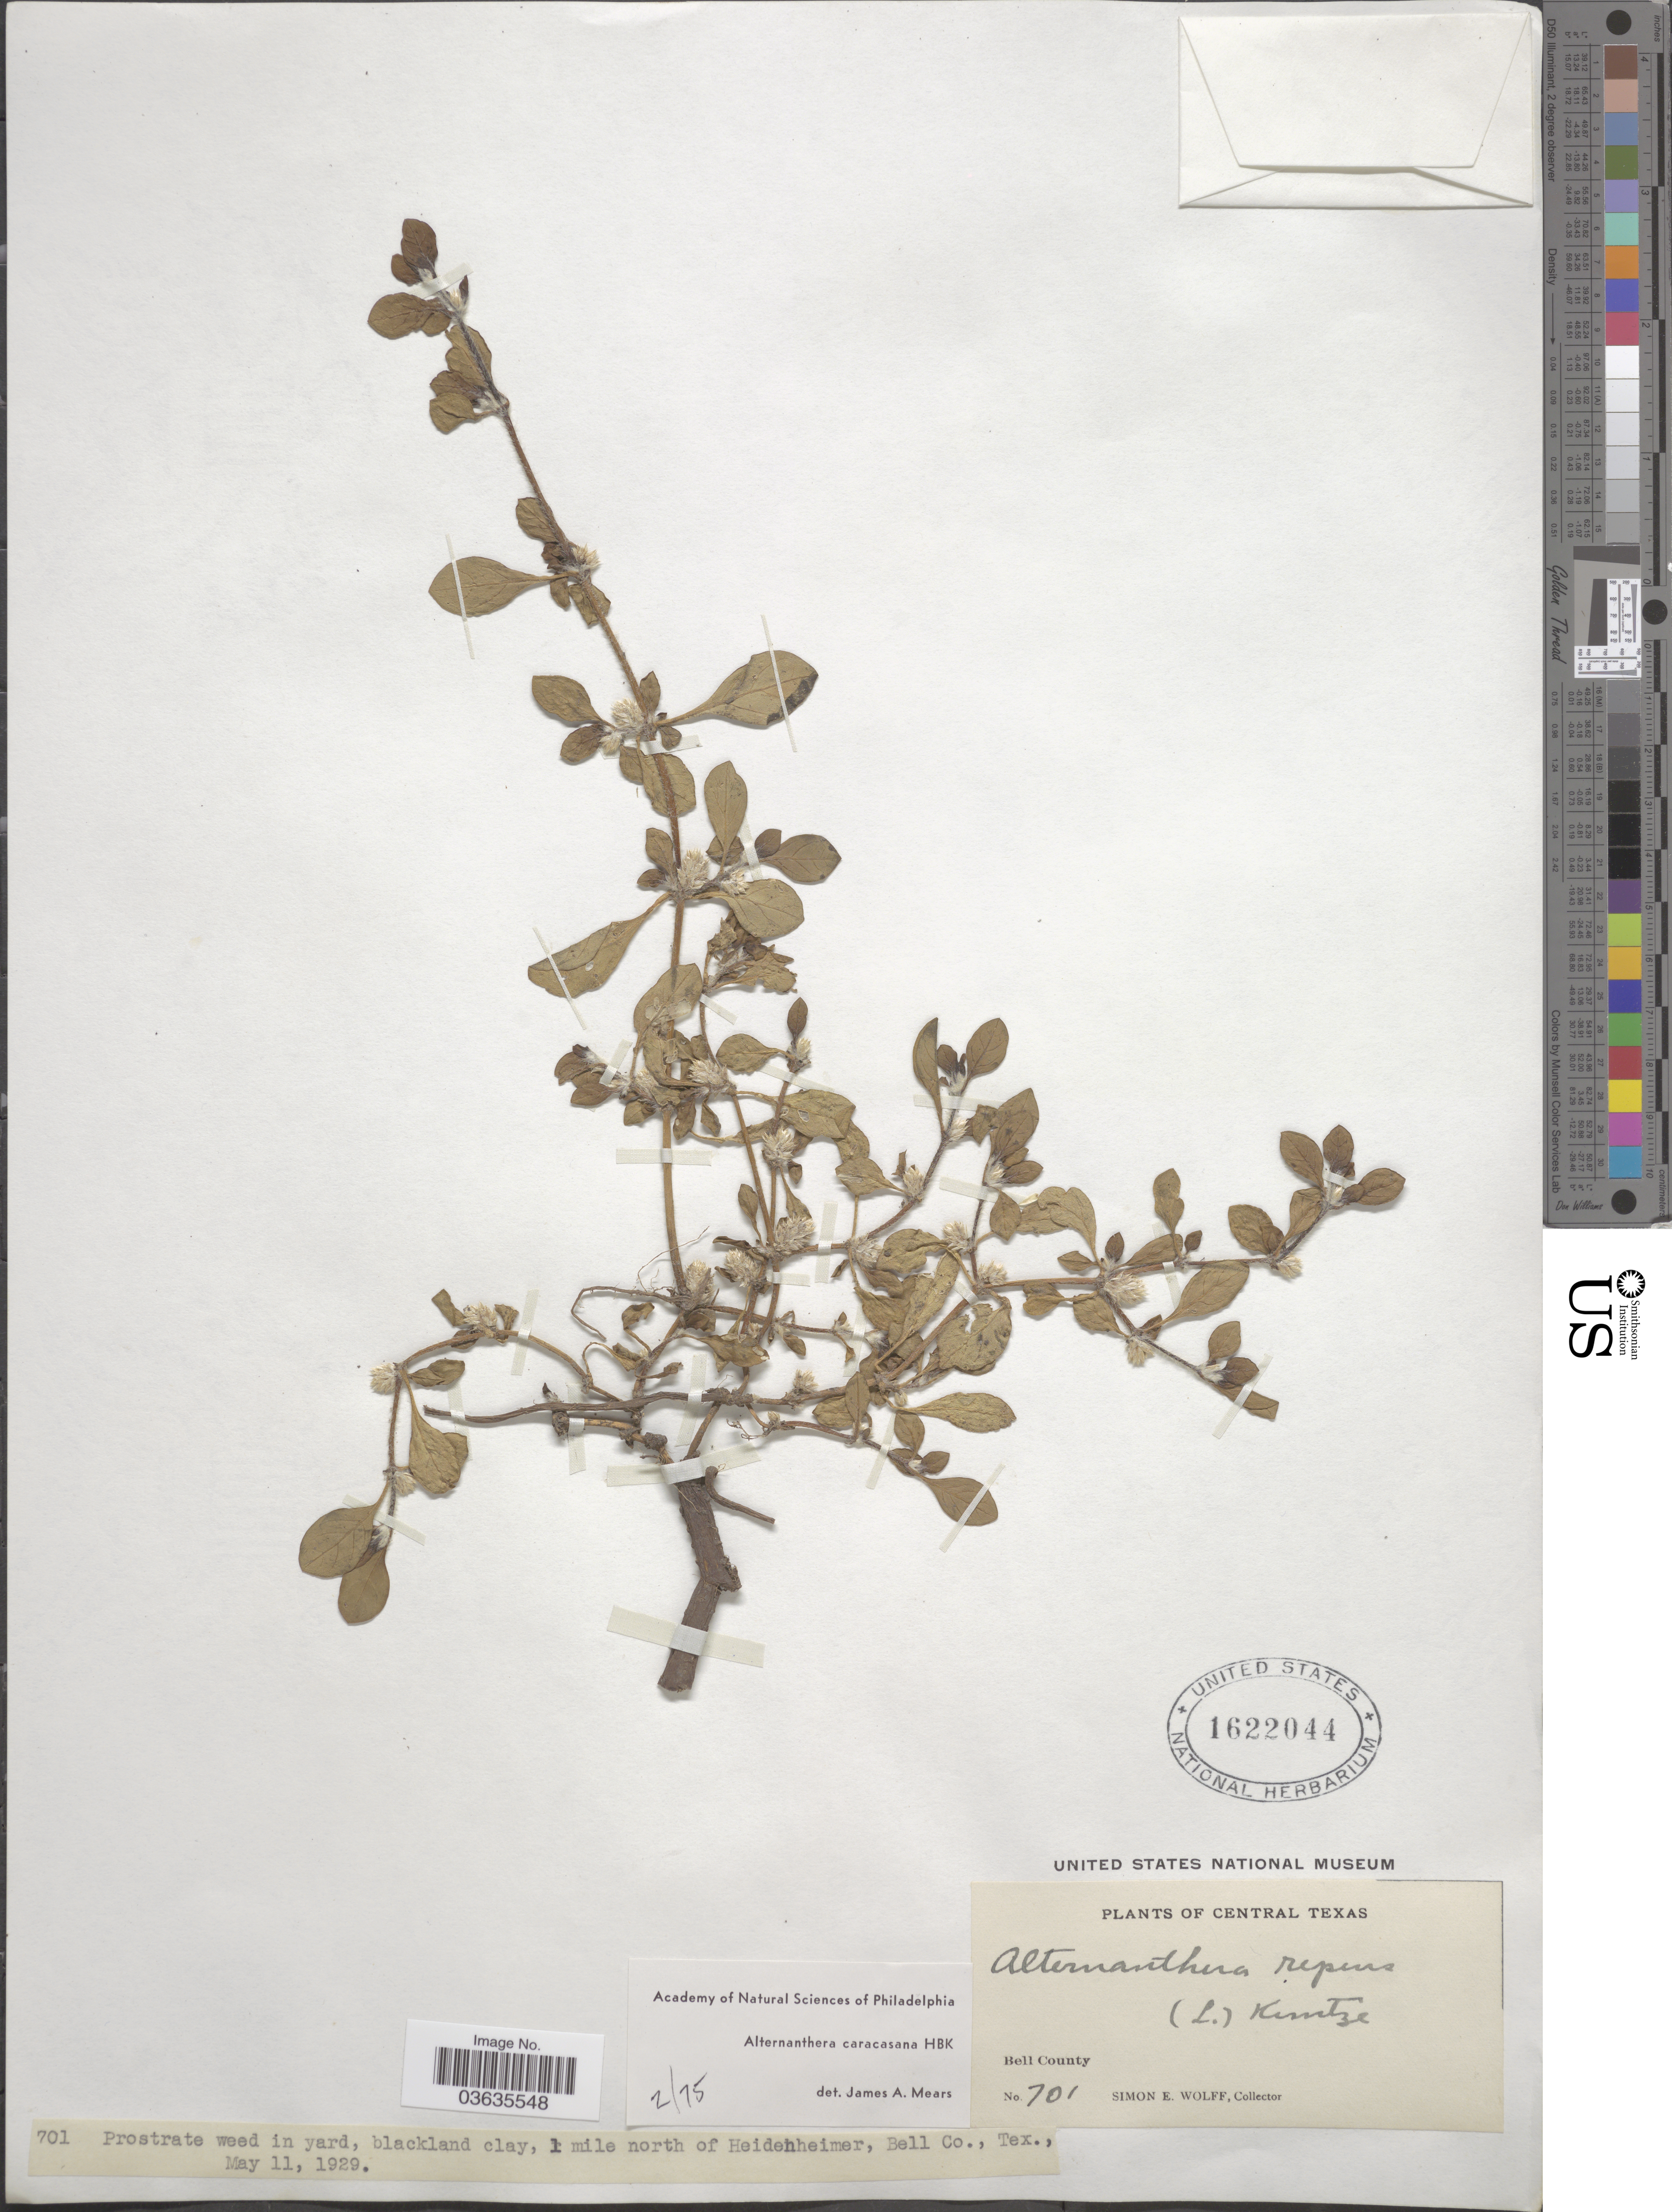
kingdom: Plantae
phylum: Tracheophyta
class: Magnoliopsida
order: Caryophyllales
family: Amaranthaceae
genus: Alternanthera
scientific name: Alternanthera caracasana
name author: Kunth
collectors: S. E. Wolff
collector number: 701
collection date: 1929-05-11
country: United States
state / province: Texas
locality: Central Texas. 1 mile north of Heidenheimer, Bell County.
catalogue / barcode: US 1622044